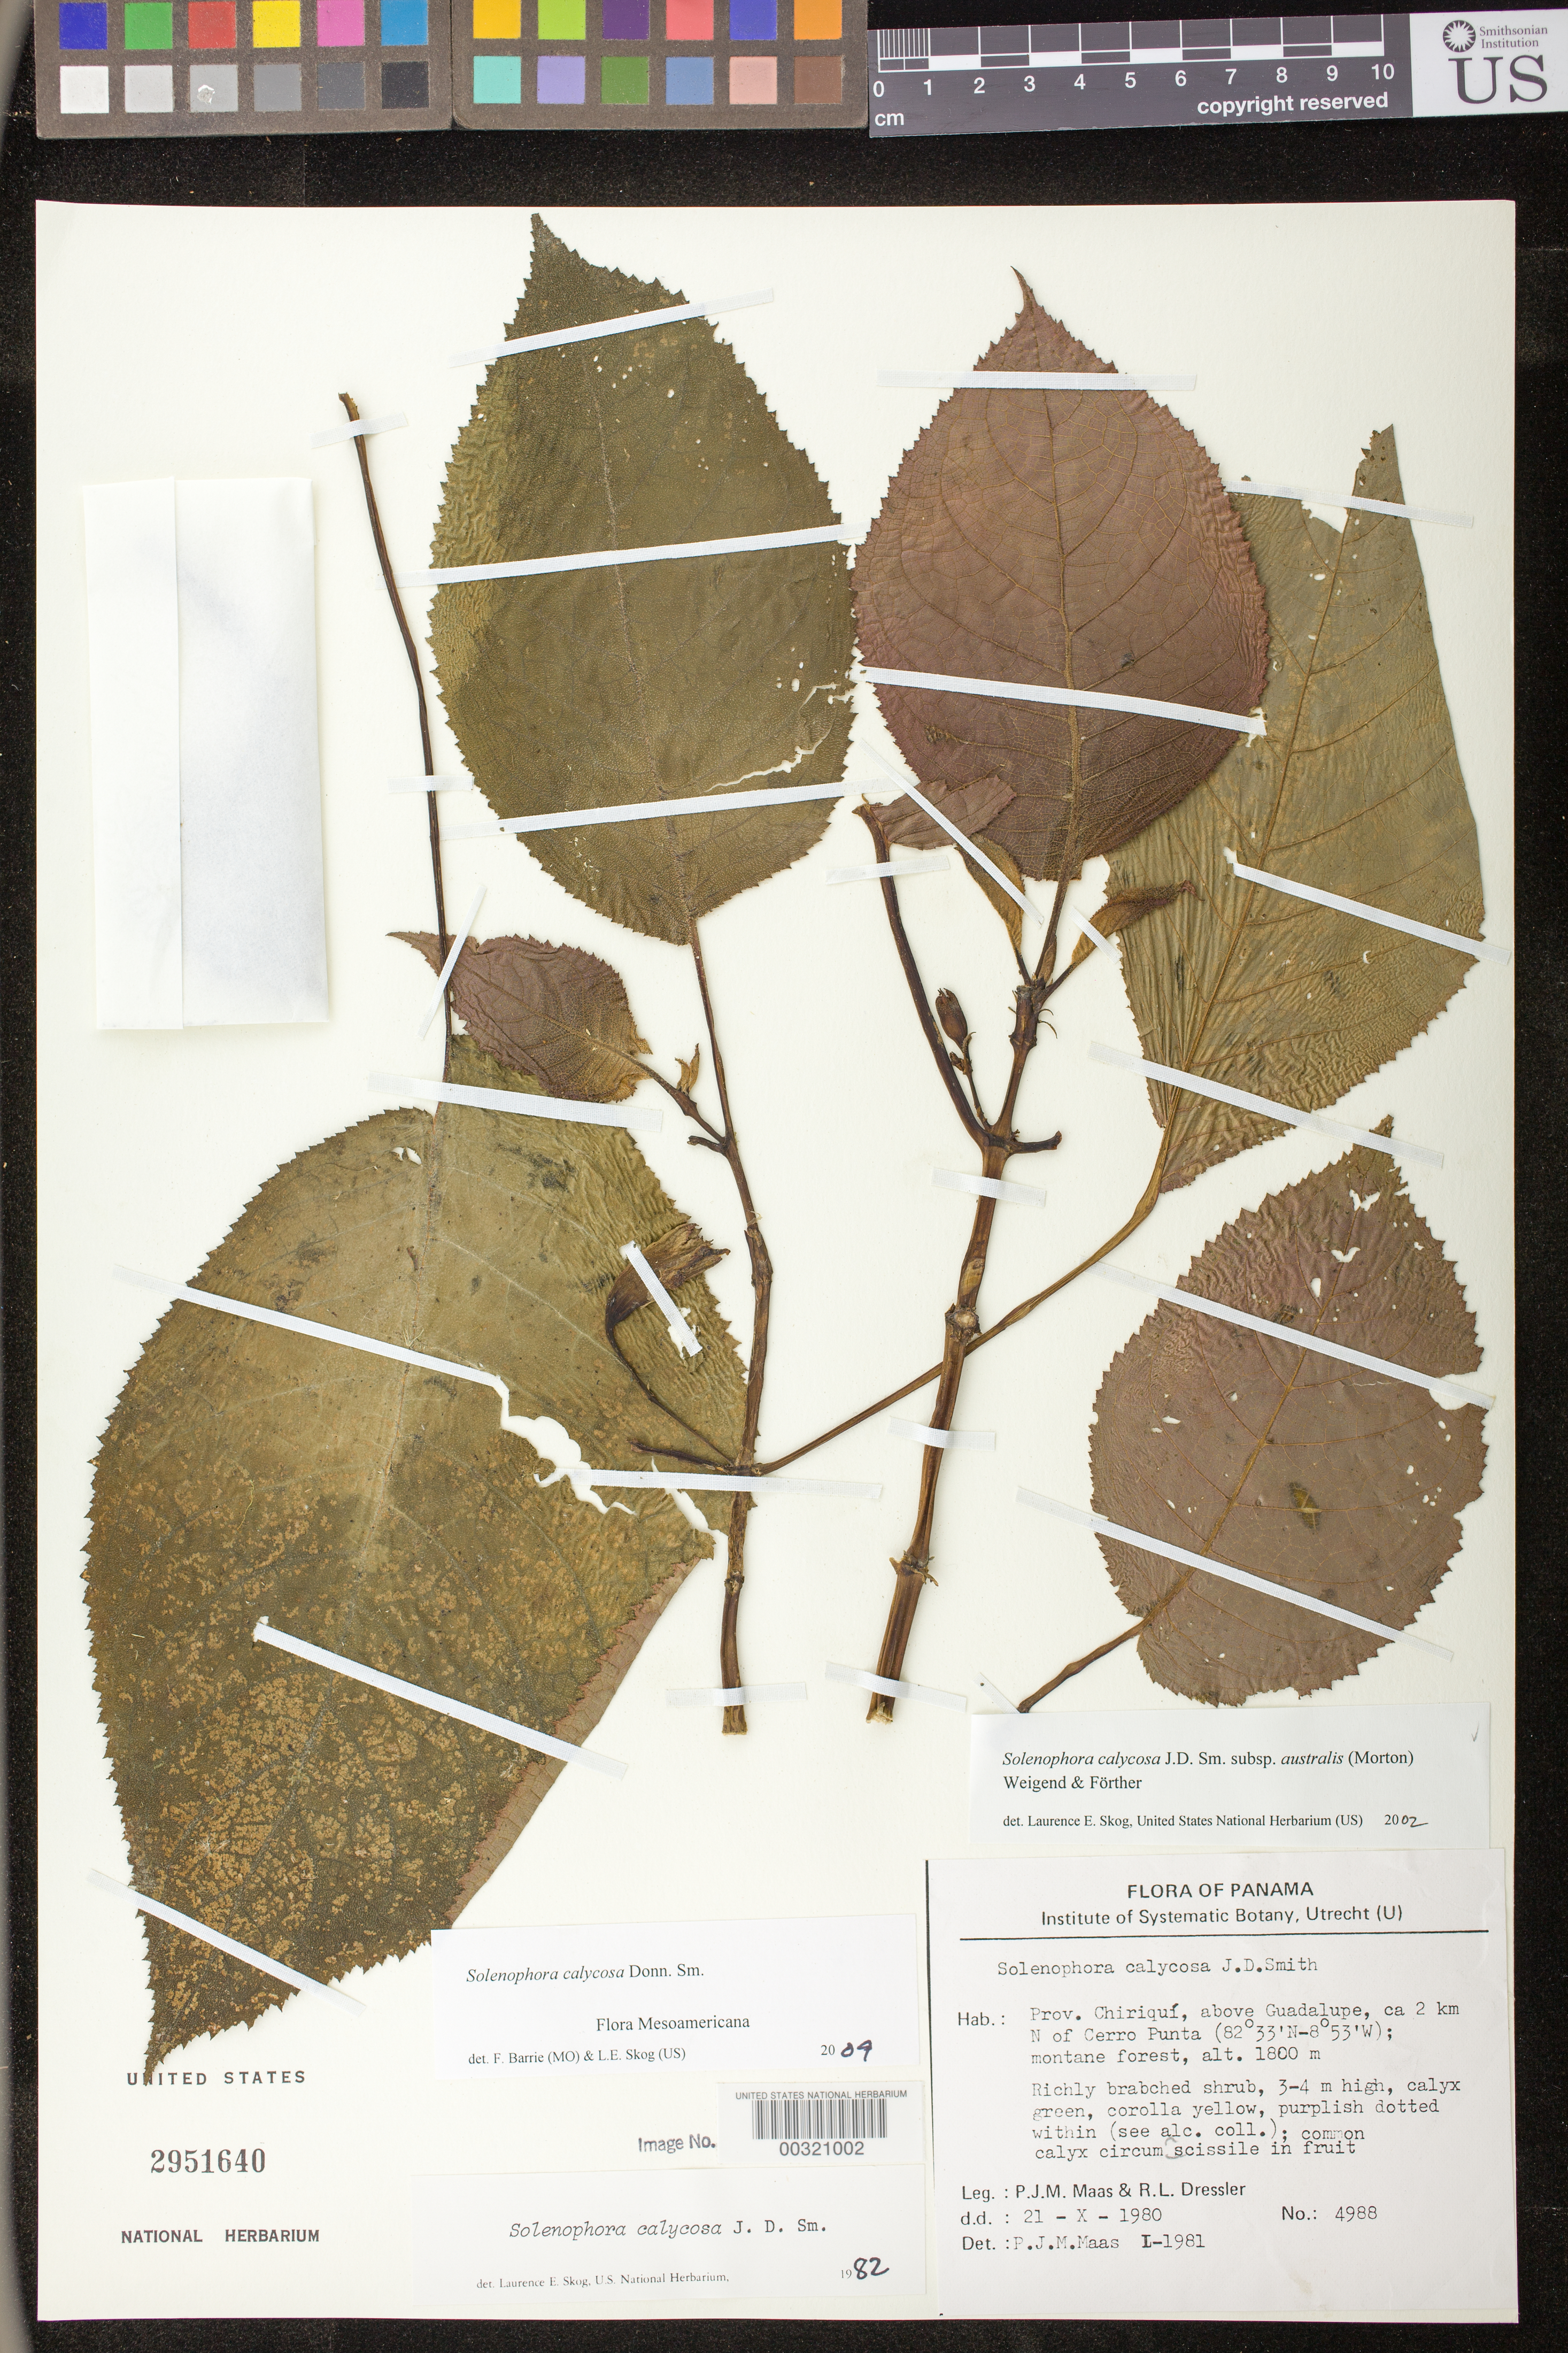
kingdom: Plantae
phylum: Tracheophyta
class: Magnoliopsida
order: Lamiales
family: Gesneriaceae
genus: Solenophora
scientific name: Solenophora calycosa subsp. australis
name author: (C.V. Morton) Weigend & Förther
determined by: Skog, Laurence E.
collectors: P. Maas & R. Dressler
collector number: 4988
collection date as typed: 21 Oct 1980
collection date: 1980-10-21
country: Panama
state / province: Chiriquí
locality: Above Guadalupe, ca 2 km N of Cerro Punta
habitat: Montane forest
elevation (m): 1800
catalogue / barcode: US 2951640